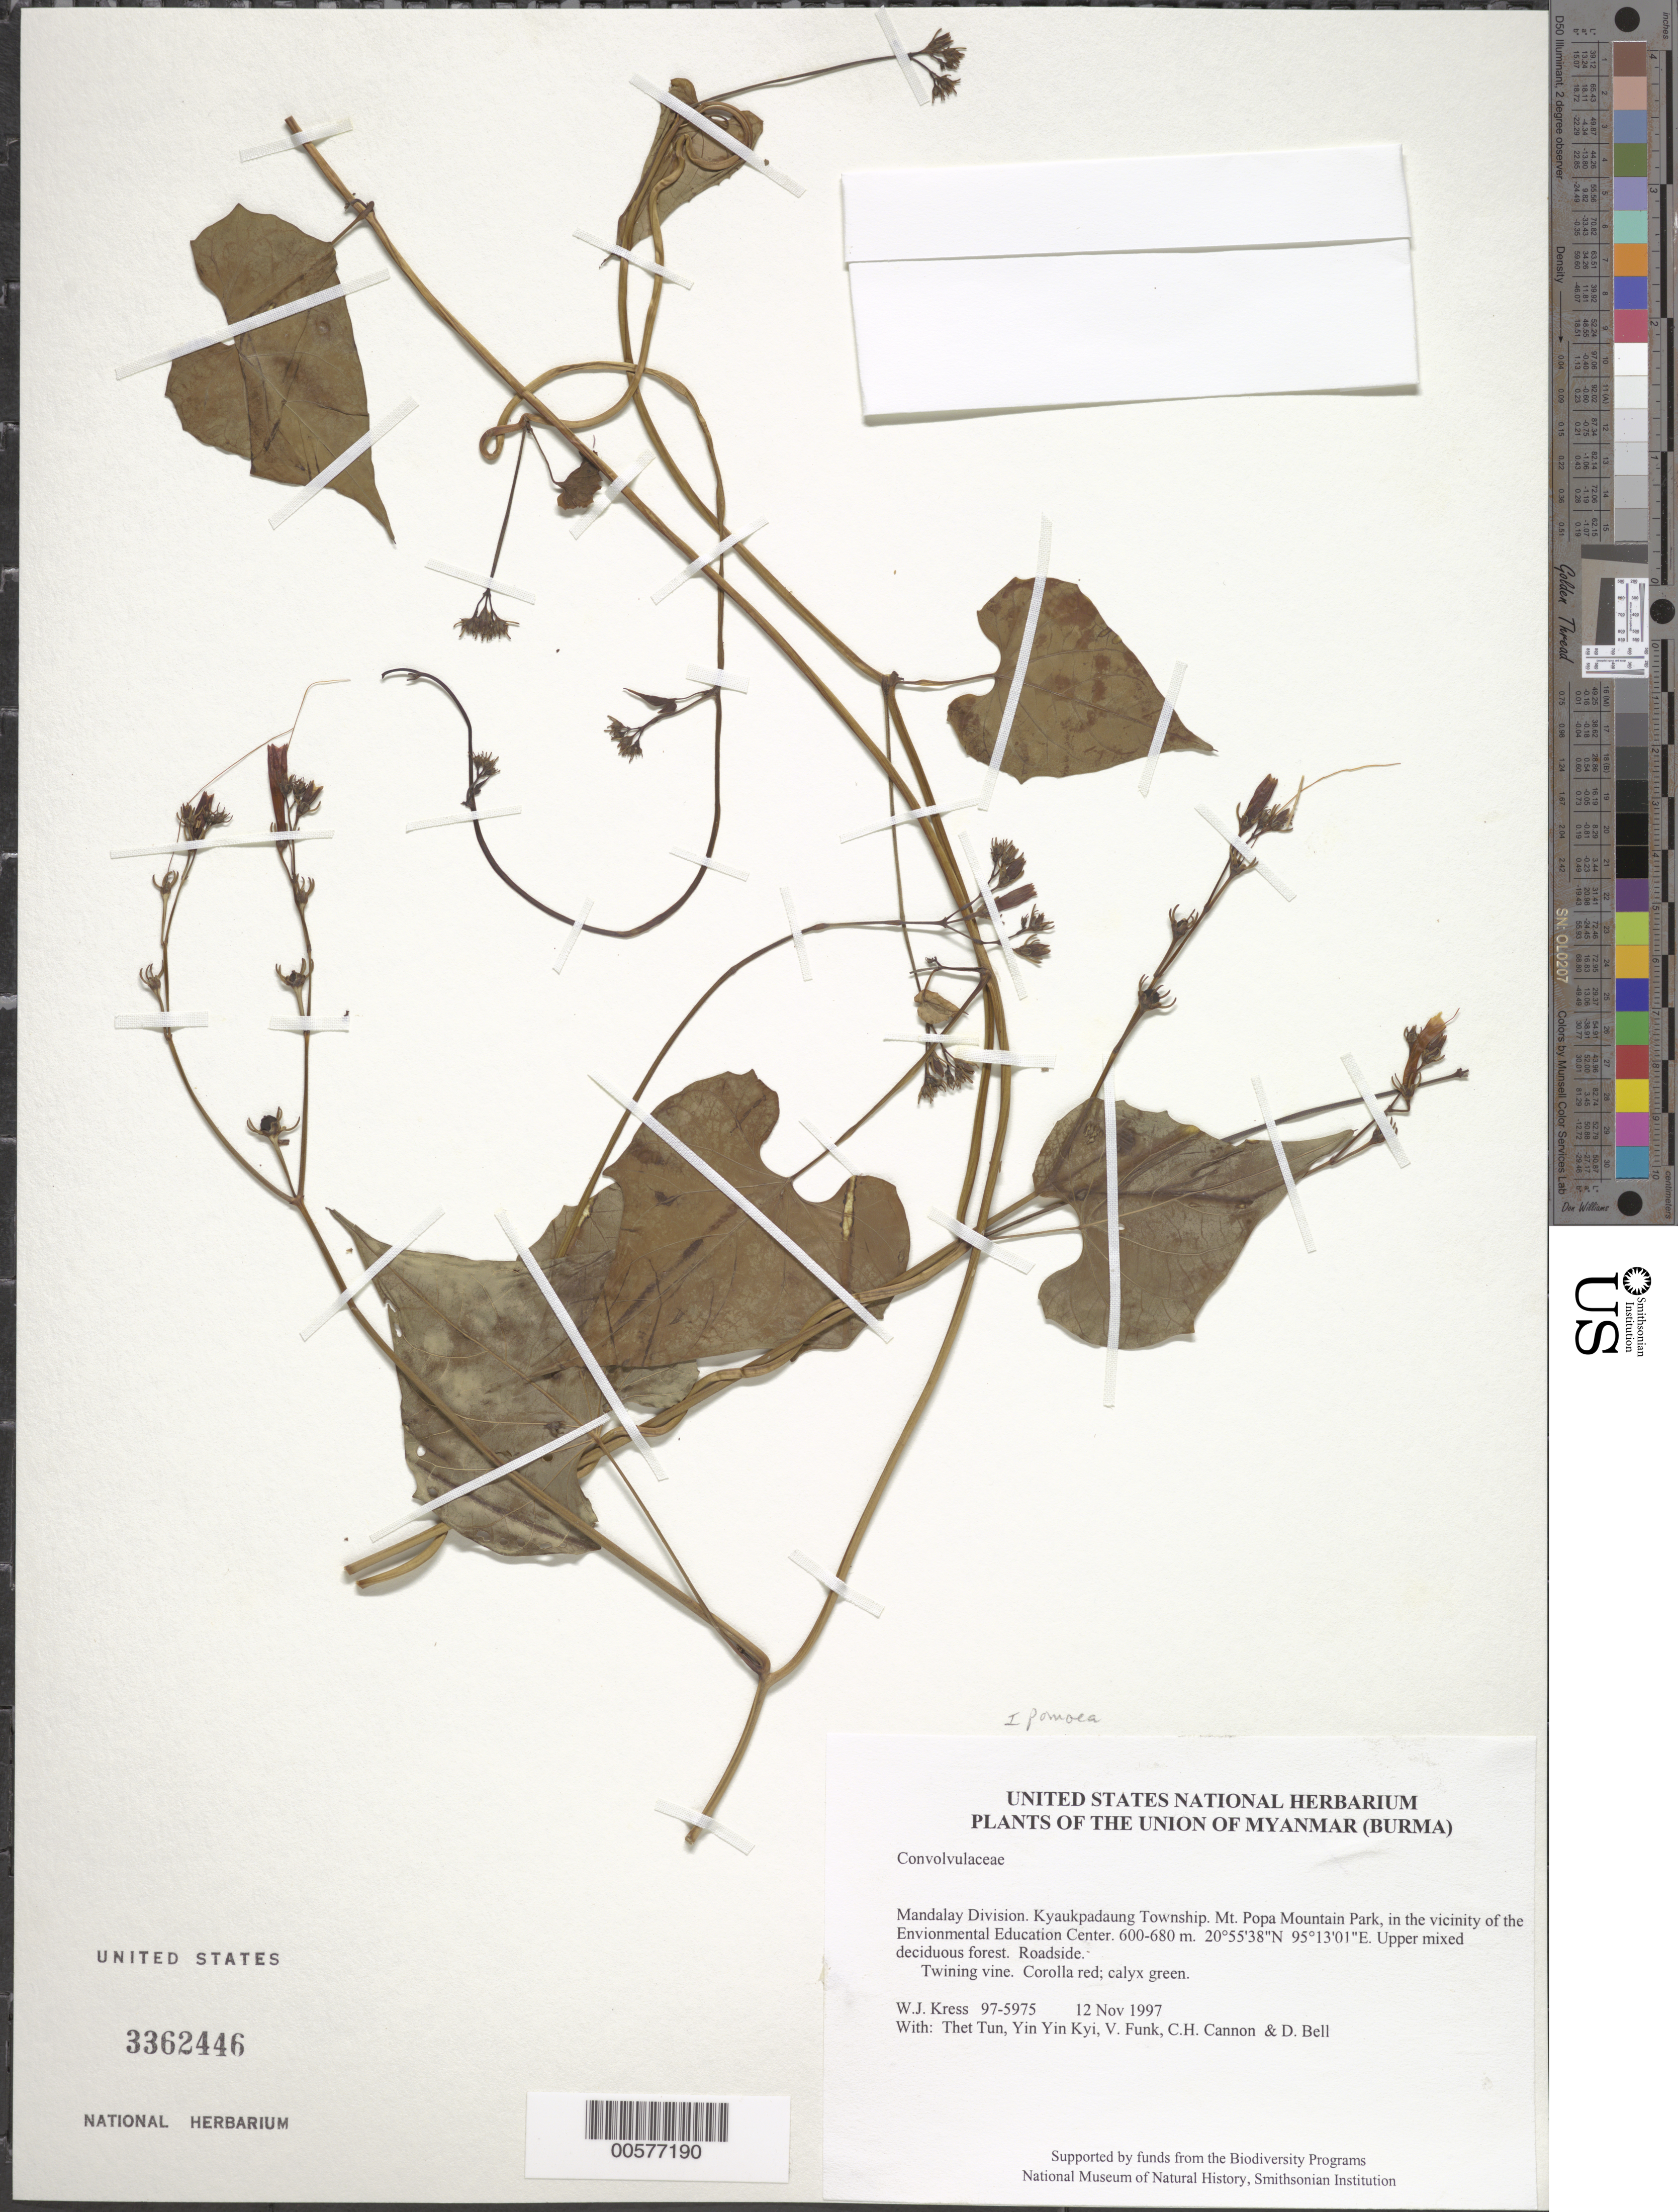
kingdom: Plantae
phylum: Tracheophyta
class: Magnoliopsida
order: Solanales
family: Convolvulaceae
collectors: W. J. Kress, Thet Htun, Yin Yin Kyi, V. Funk, C. H. Cannon & D. A. Bell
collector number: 97-5975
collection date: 1997-11-12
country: Myanmar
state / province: Mandalay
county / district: Kyaukpadaung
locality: Mt. Popa Mountain Park, in the vicinity of the Envionmental Education Center.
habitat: Upper mixed deciduous forest. Roadside.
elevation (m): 600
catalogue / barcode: US 3362446